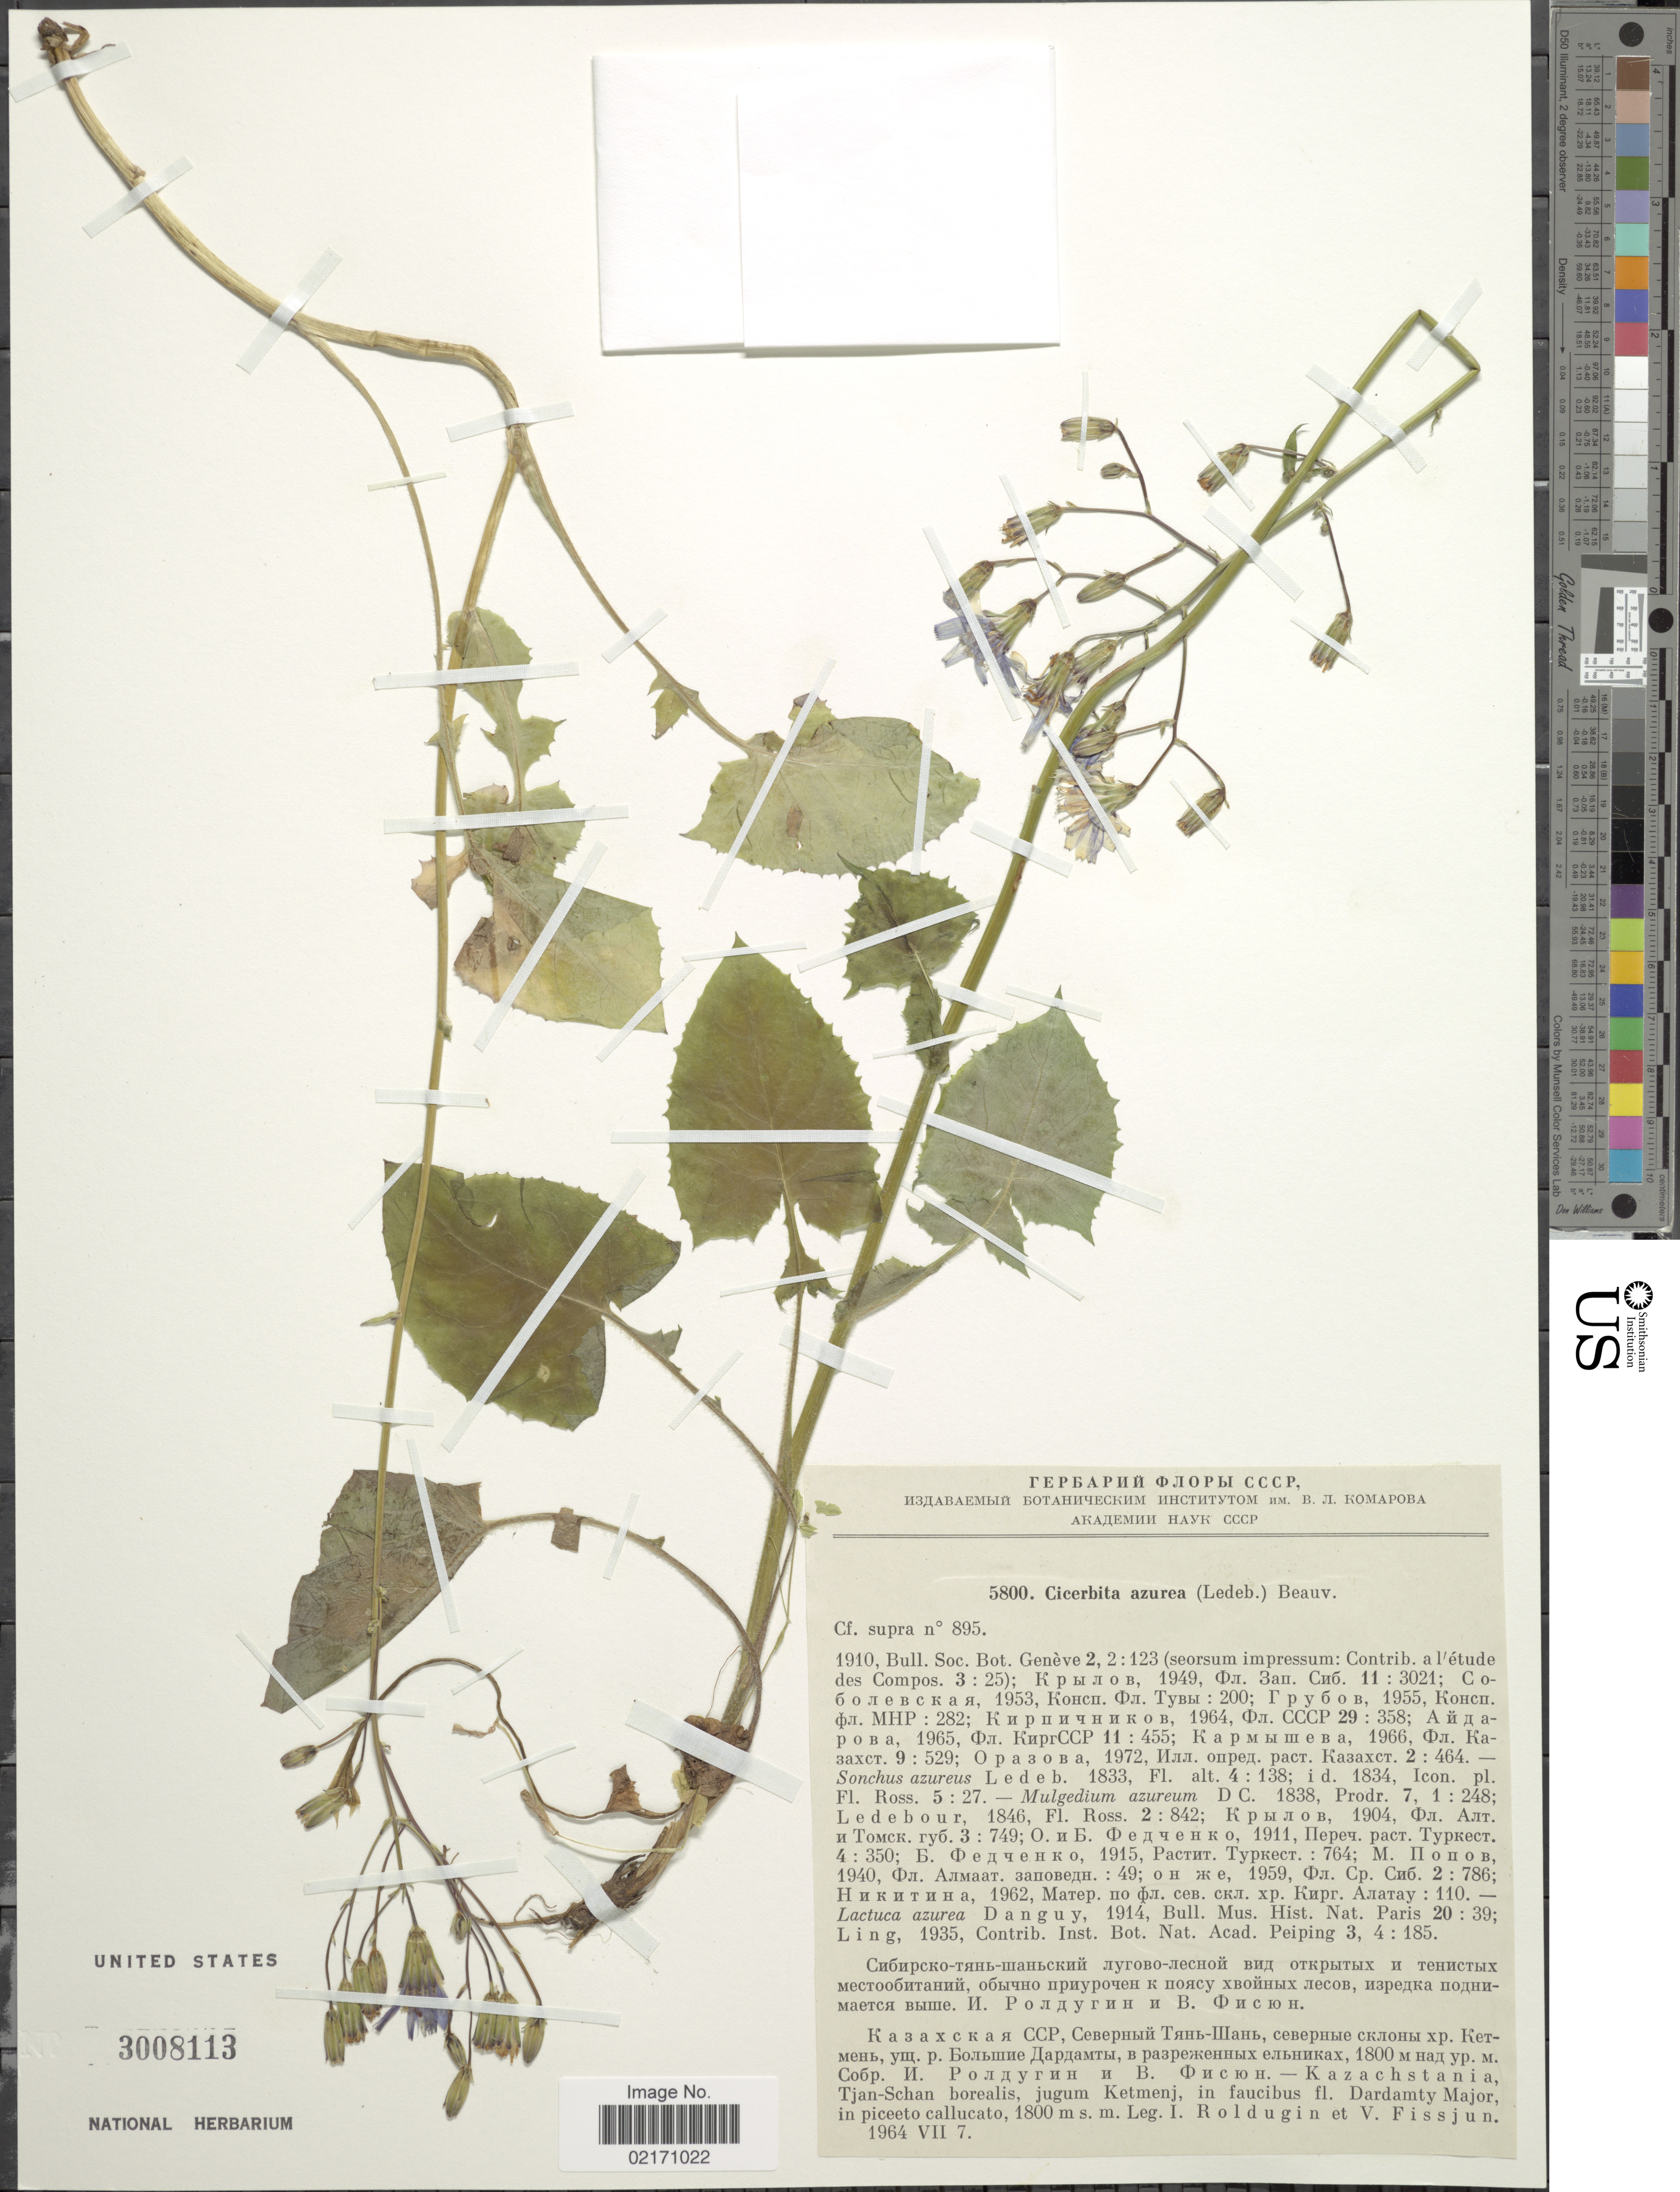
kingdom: Plantae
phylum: Tracheophyta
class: Magnoliopsida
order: Asterales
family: Asteraceae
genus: Lactuca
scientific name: Lactuca azurea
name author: (Ledeb.) Danguy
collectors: I. Roldugin & V. Fissjun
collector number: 5800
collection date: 1964-07-07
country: Kazakhstan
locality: Kazachstania, Tjan-Schan borealis, jugum Ketmenj, fl. Dardamty Major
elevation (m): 1800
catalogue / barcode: US 3008113